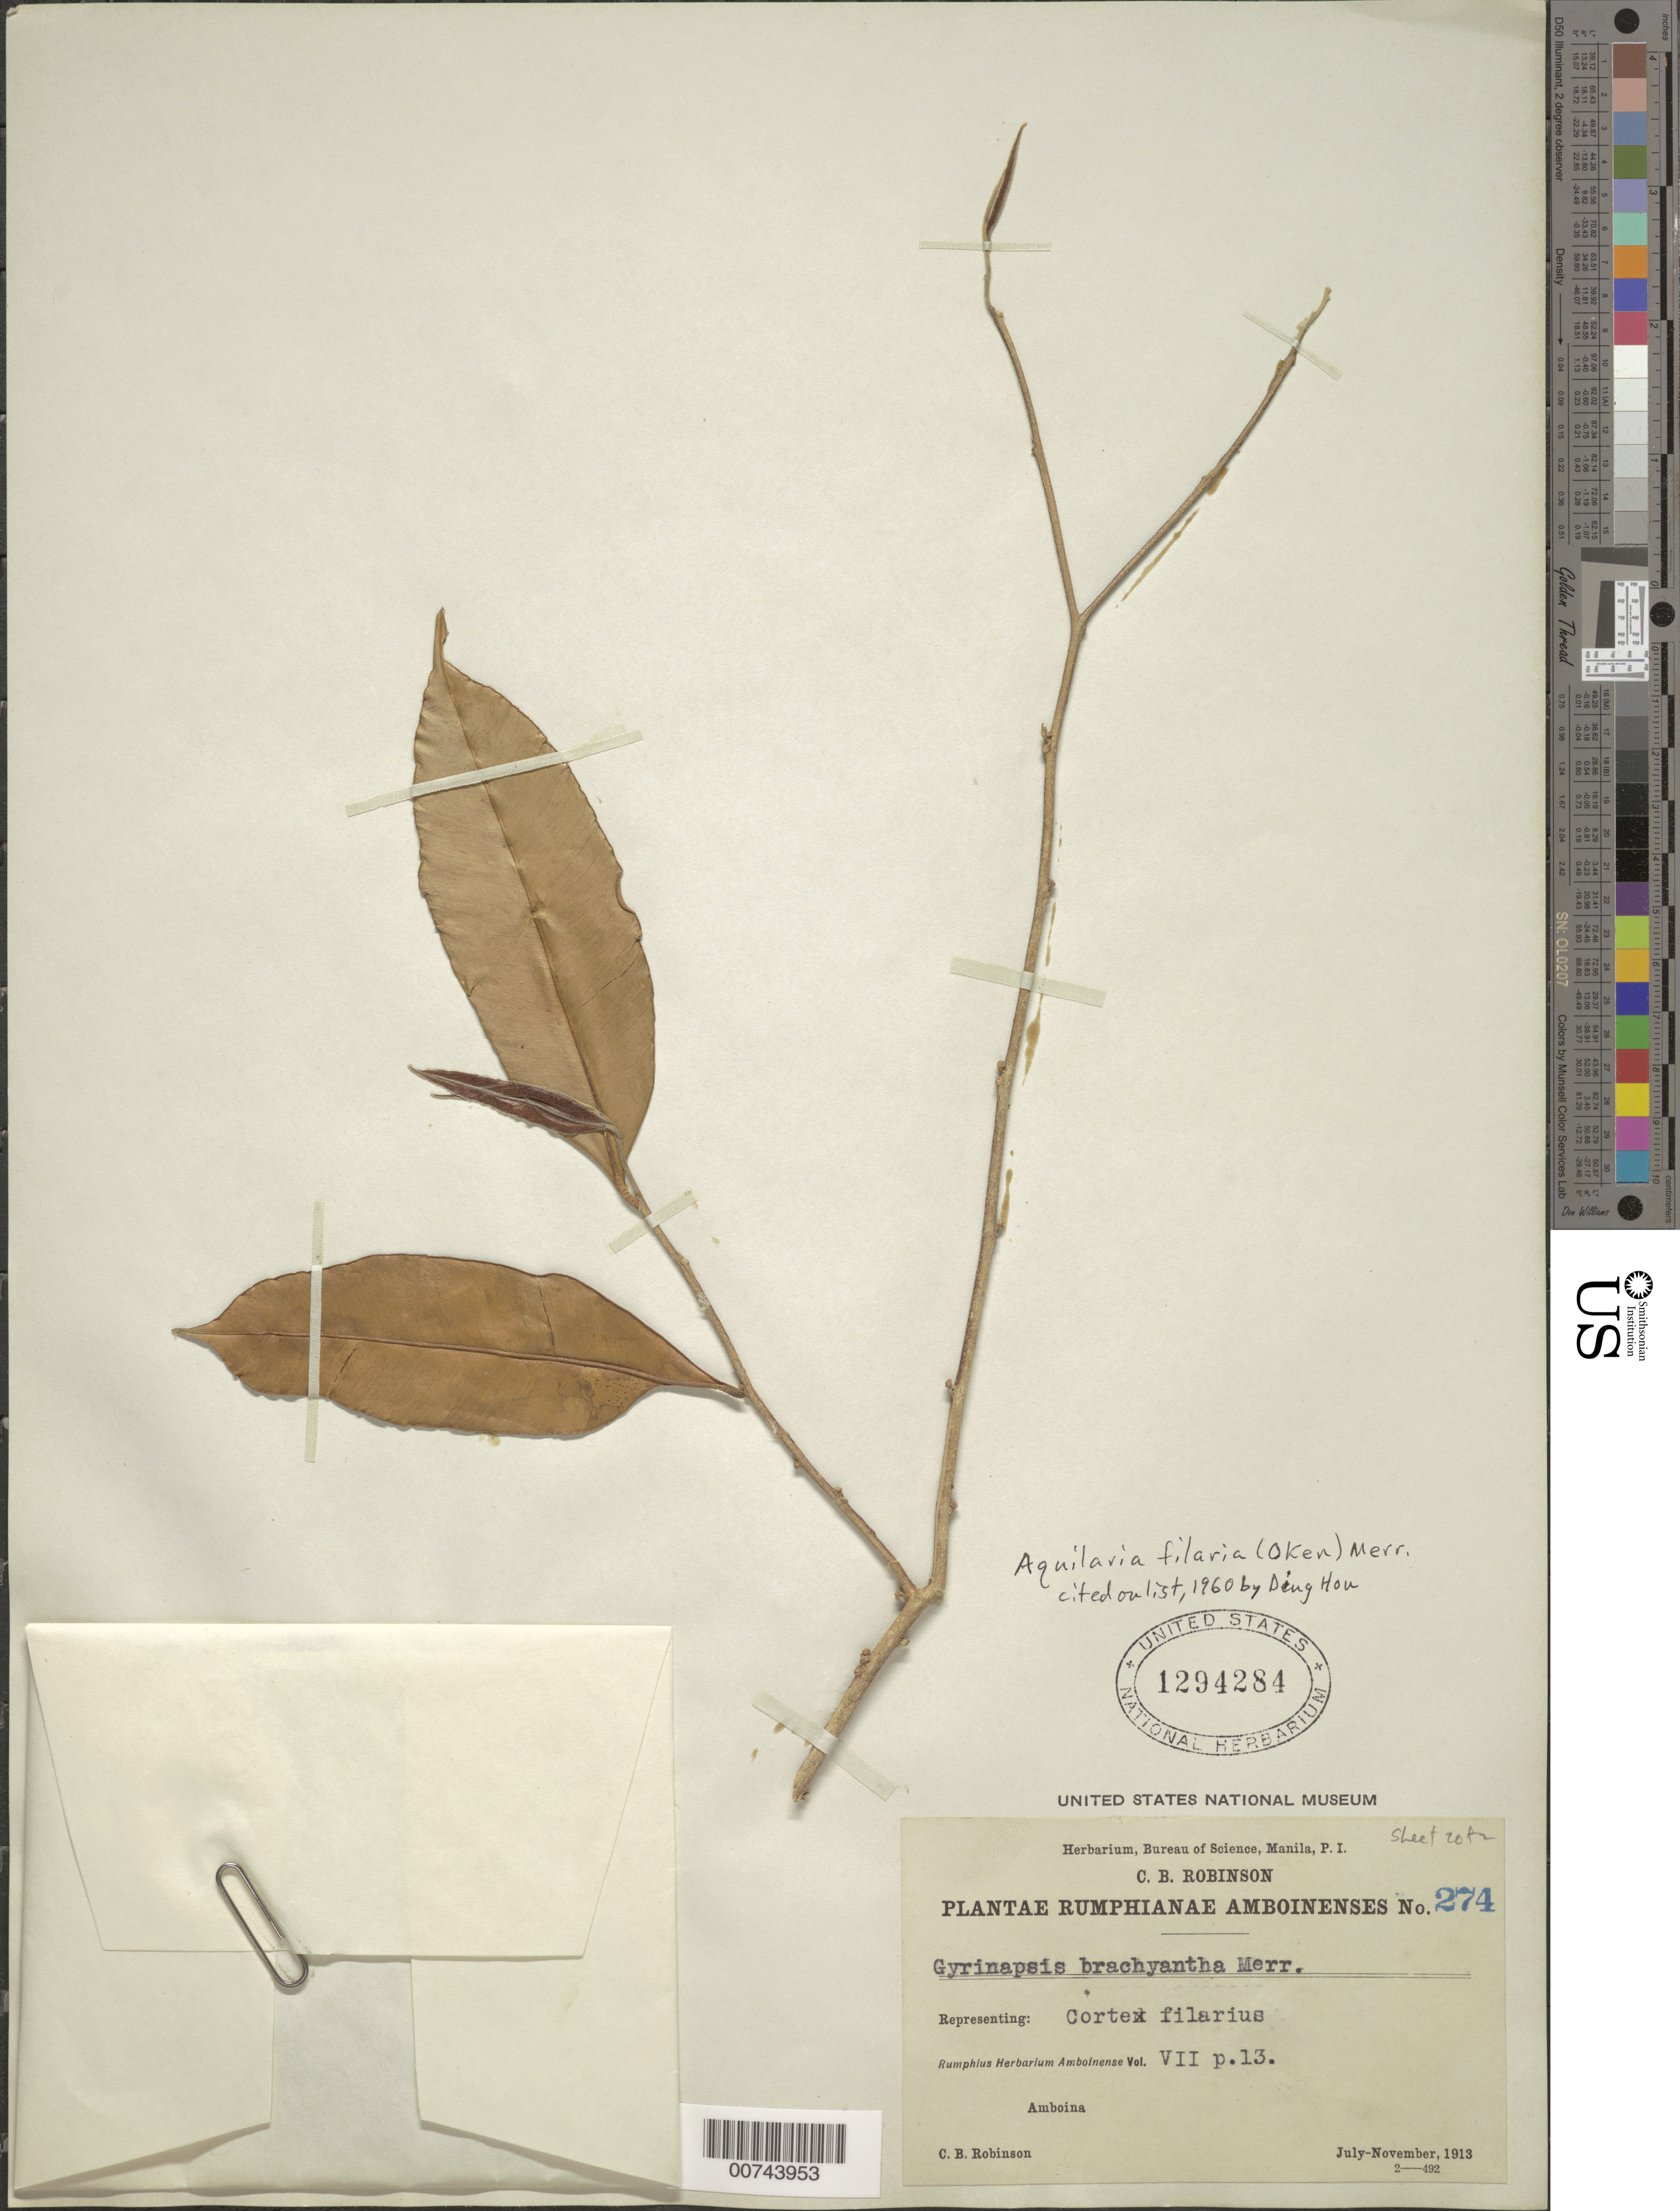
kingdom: Plantae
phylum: Tracheophyta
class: Magnoliopsida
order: Malvales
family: Thymelaeaceae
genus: Aquilaria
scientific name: Aquilaria filaria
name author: (Oken) Merr.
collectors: C. Robinson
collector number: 274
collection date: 1913-07/1913-11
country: Indonesia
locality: Amboina.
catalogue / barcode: US 1294284